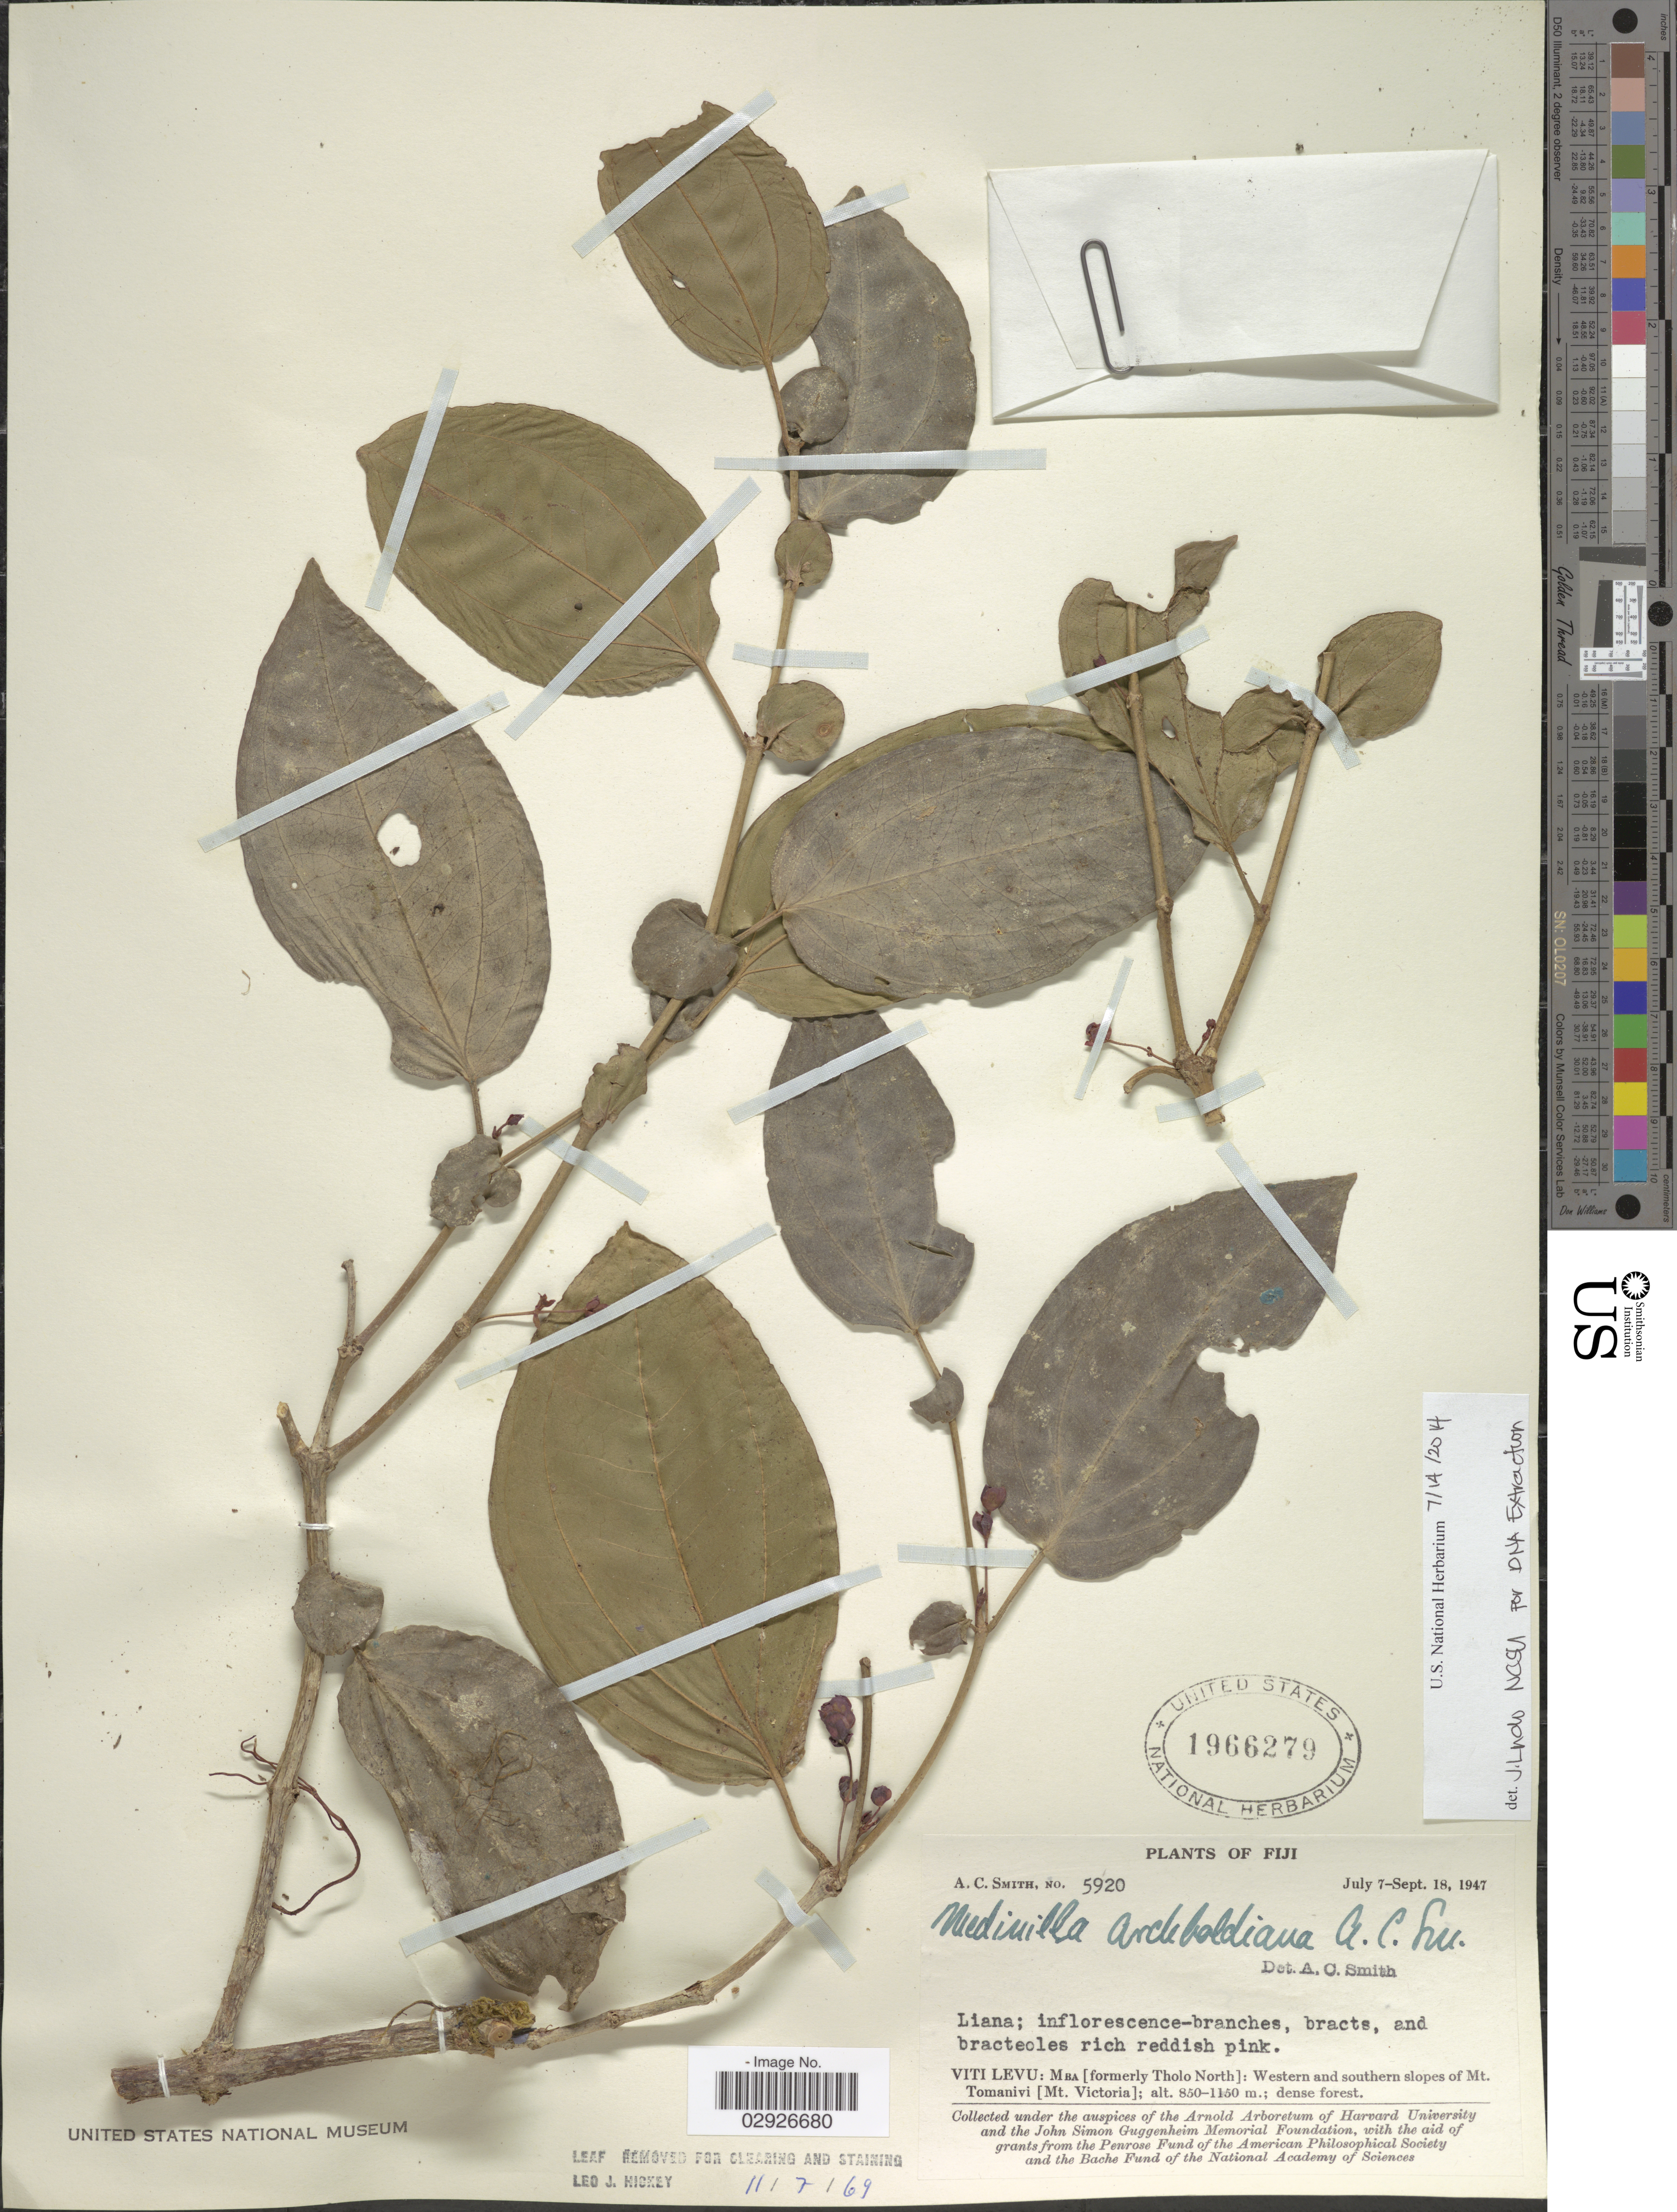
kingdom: Plantae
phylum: Tracheophyta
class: Magnoliopsida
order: Myrtales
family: Melastomataceae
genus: Medinilla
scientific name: Medinilla archboldiana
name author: A.C. Sm.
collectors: A. C. Smith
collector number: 5920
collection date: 1947-07-07/1947-09-18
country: Fiji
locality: Viti Levu: Mba [formerly Tholo North]: Western and southern slopes of Mt. Tomanivi [Mt. Victoria].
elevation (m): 850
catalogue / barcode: US 1966279